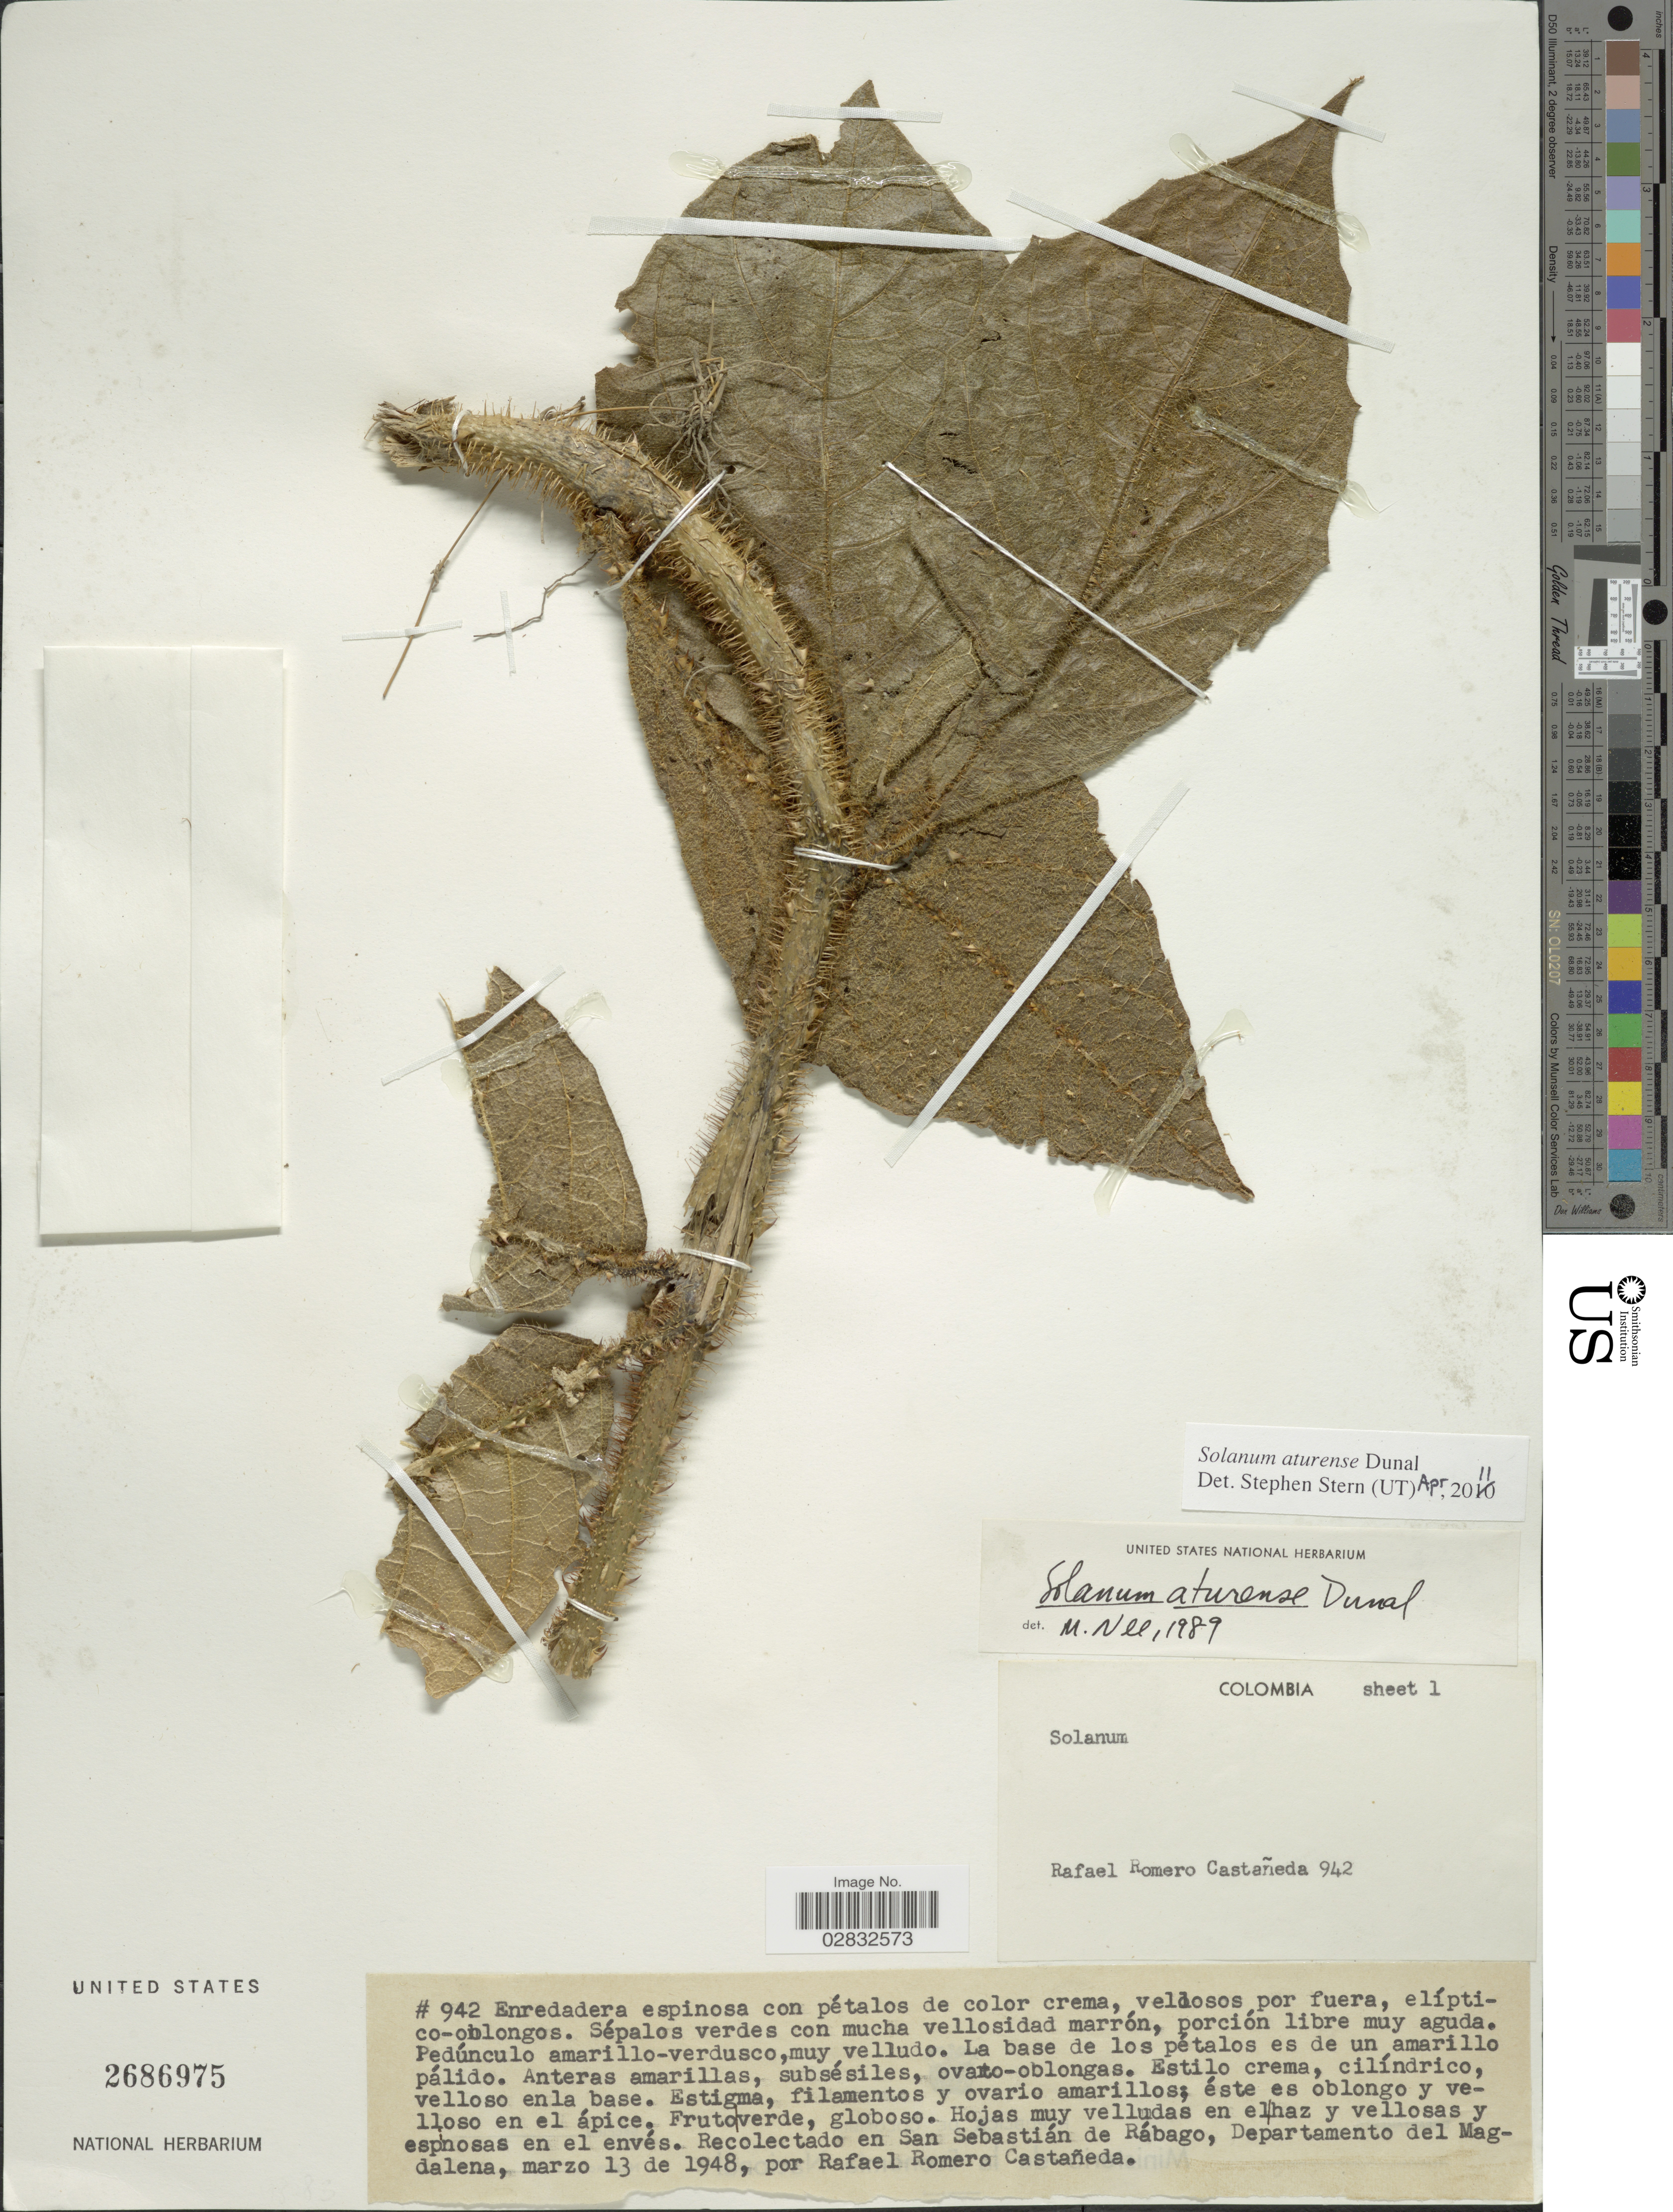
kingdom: Plantae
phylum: Tracheophyta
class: Magnoliopsida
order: Solanales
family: Solanaceae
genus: Solanum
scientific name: Solanum aturense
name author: Humb. & Bonpl. ex Dunal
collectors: R. Romero Castañeda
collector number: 942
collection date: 1948-03-13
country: Colombia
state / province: Magdalena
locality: San Sebastián de Rábago, Departamento del Magdalena.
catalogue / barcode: US 2686975